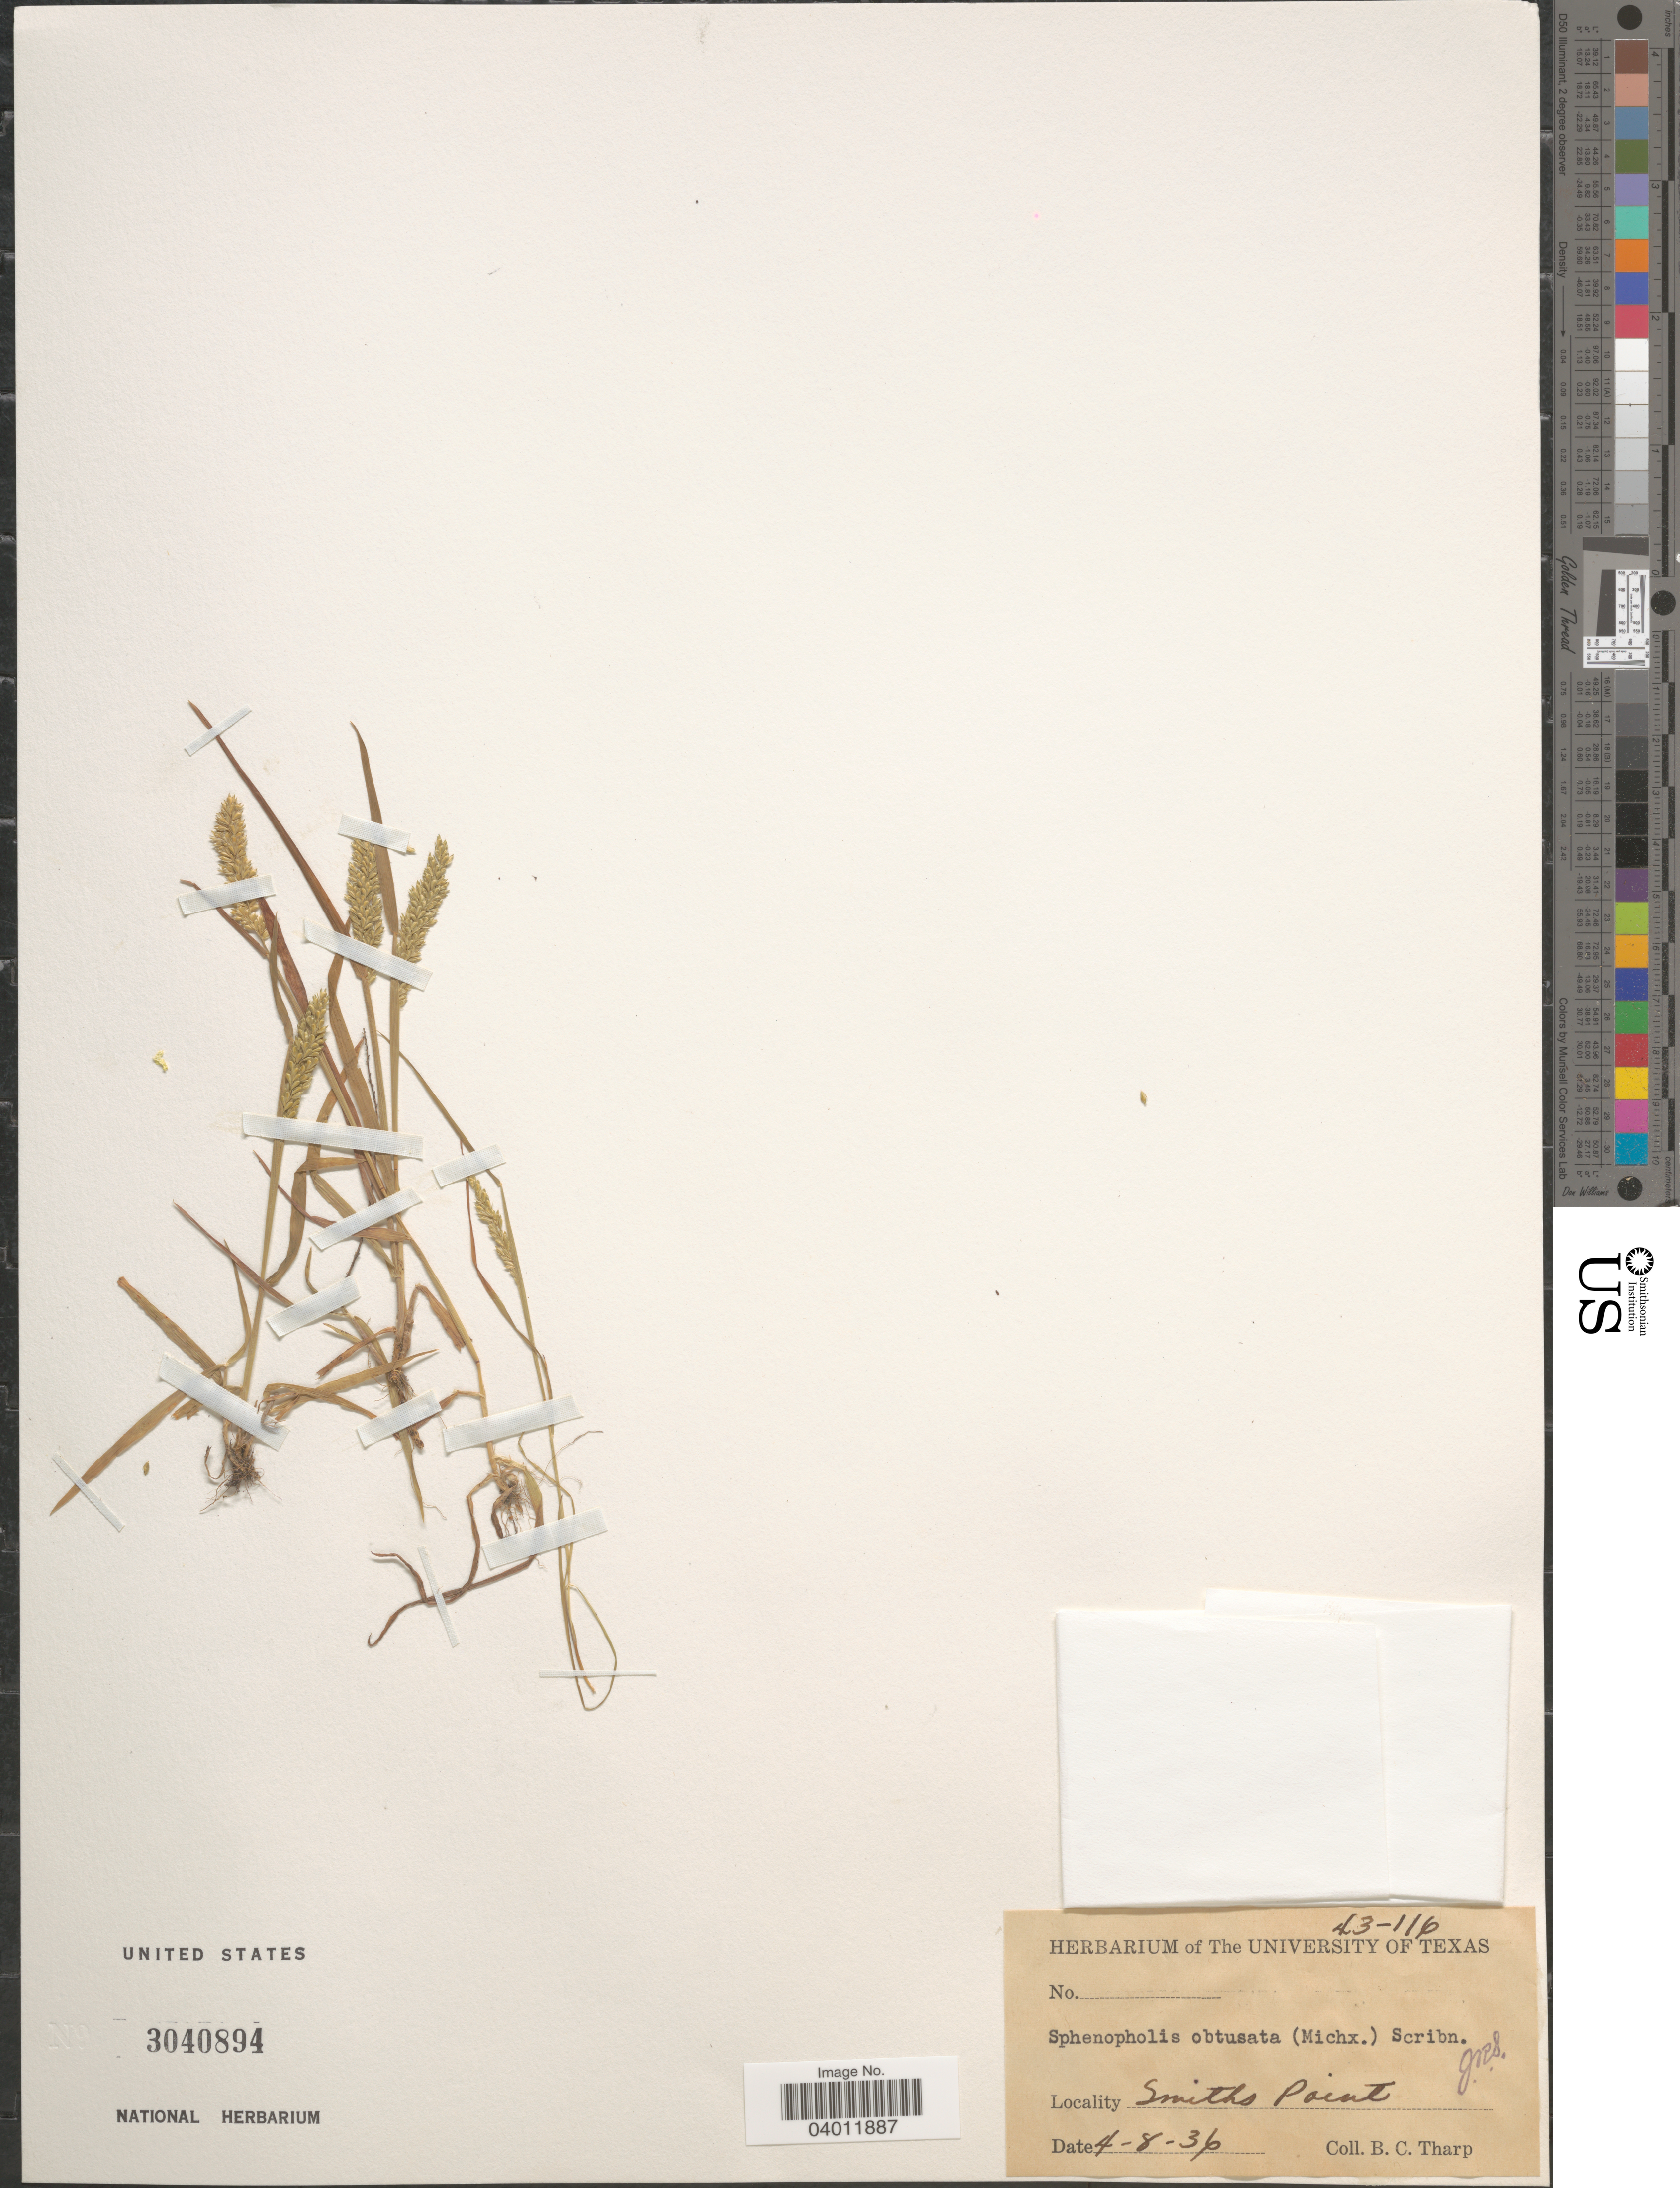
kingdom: Plantae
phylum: Tracheophyta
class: Liliopsida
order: Poales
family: Poaceae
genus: Sphenopholis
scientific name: Sphenopholis obtusata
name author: (Michx.) Scribn.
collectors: B. C. Tharp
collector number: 43-116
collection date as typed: Transcribed d/m/y: 8/4/36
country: United States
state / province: Texas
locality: Smiths Point.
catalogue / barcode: US 3040894